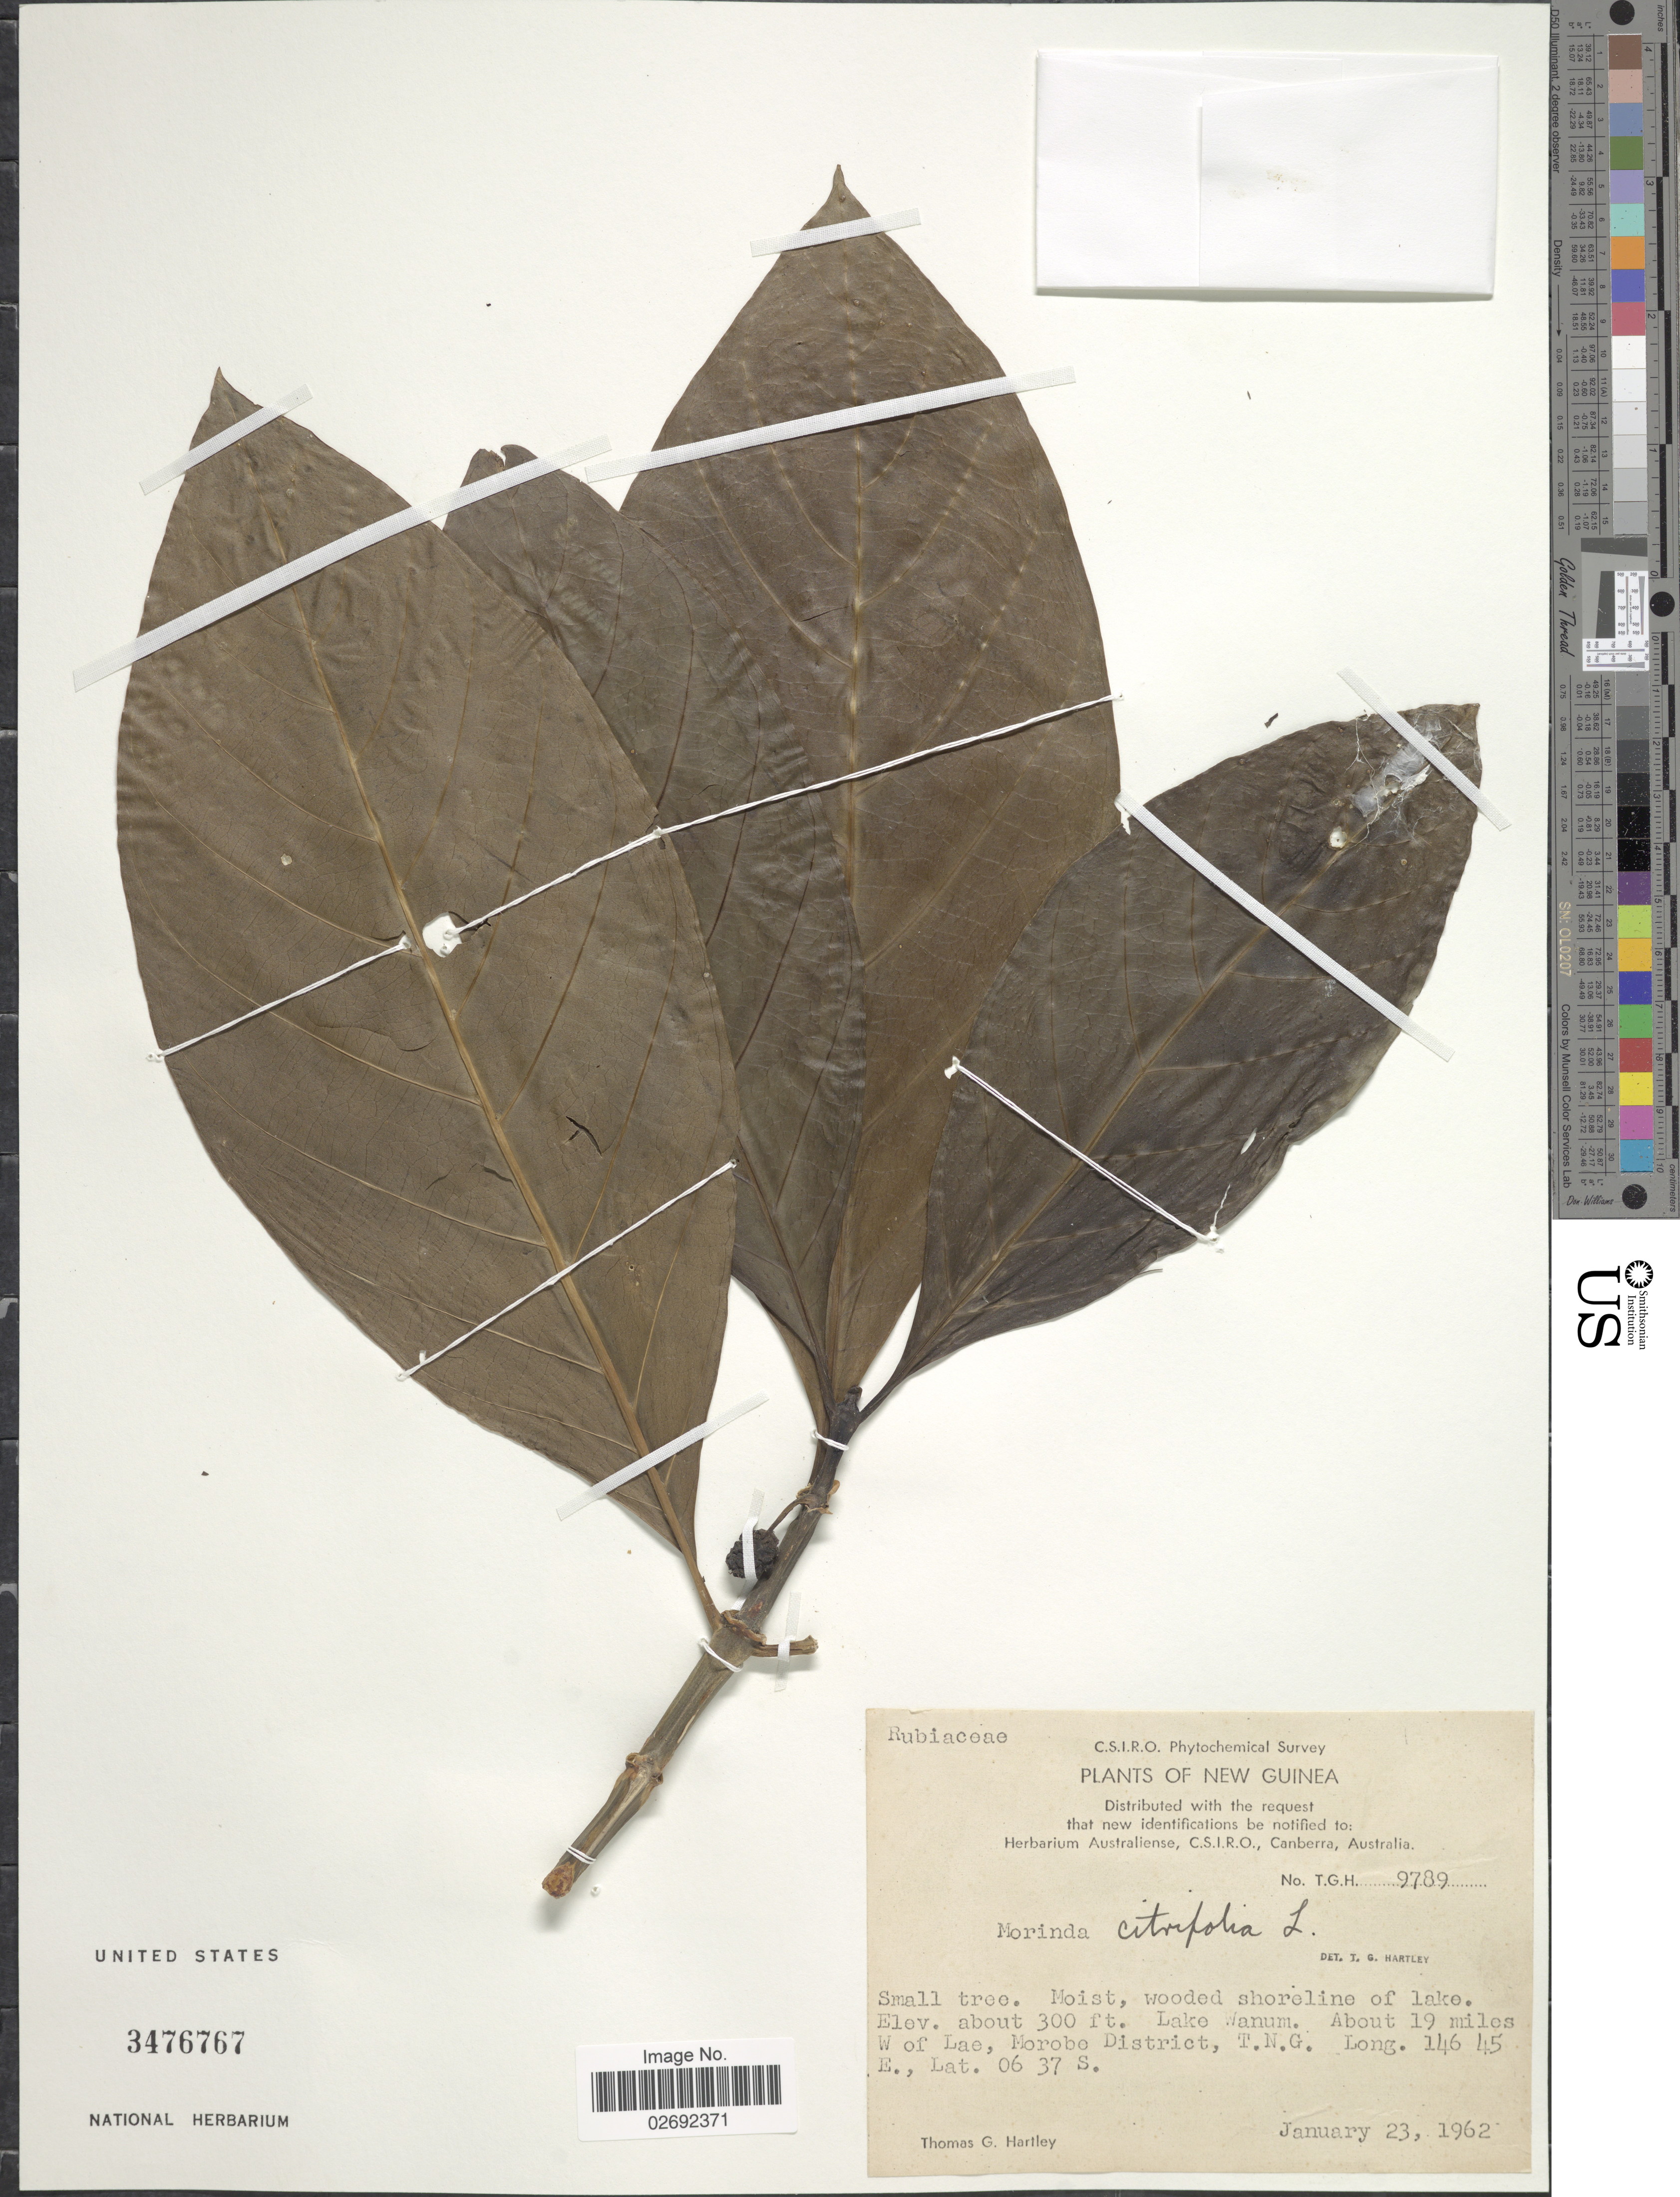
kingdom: Plantae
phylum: Tracheophyta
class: Magnoliopsida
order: Gentianales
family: Rubiaceae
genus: Morinda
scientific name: Morinda citrifolia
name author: L.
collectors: T. G. Hartley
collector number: T.G.H. 9789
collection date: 1962-01-23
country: Papua New Guinea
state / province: Morobe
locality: New Guinea. Lake Wanum. About 19 miles W of Lae, Morobe District, T.N.G.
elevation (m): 91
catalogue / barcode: US 3476767